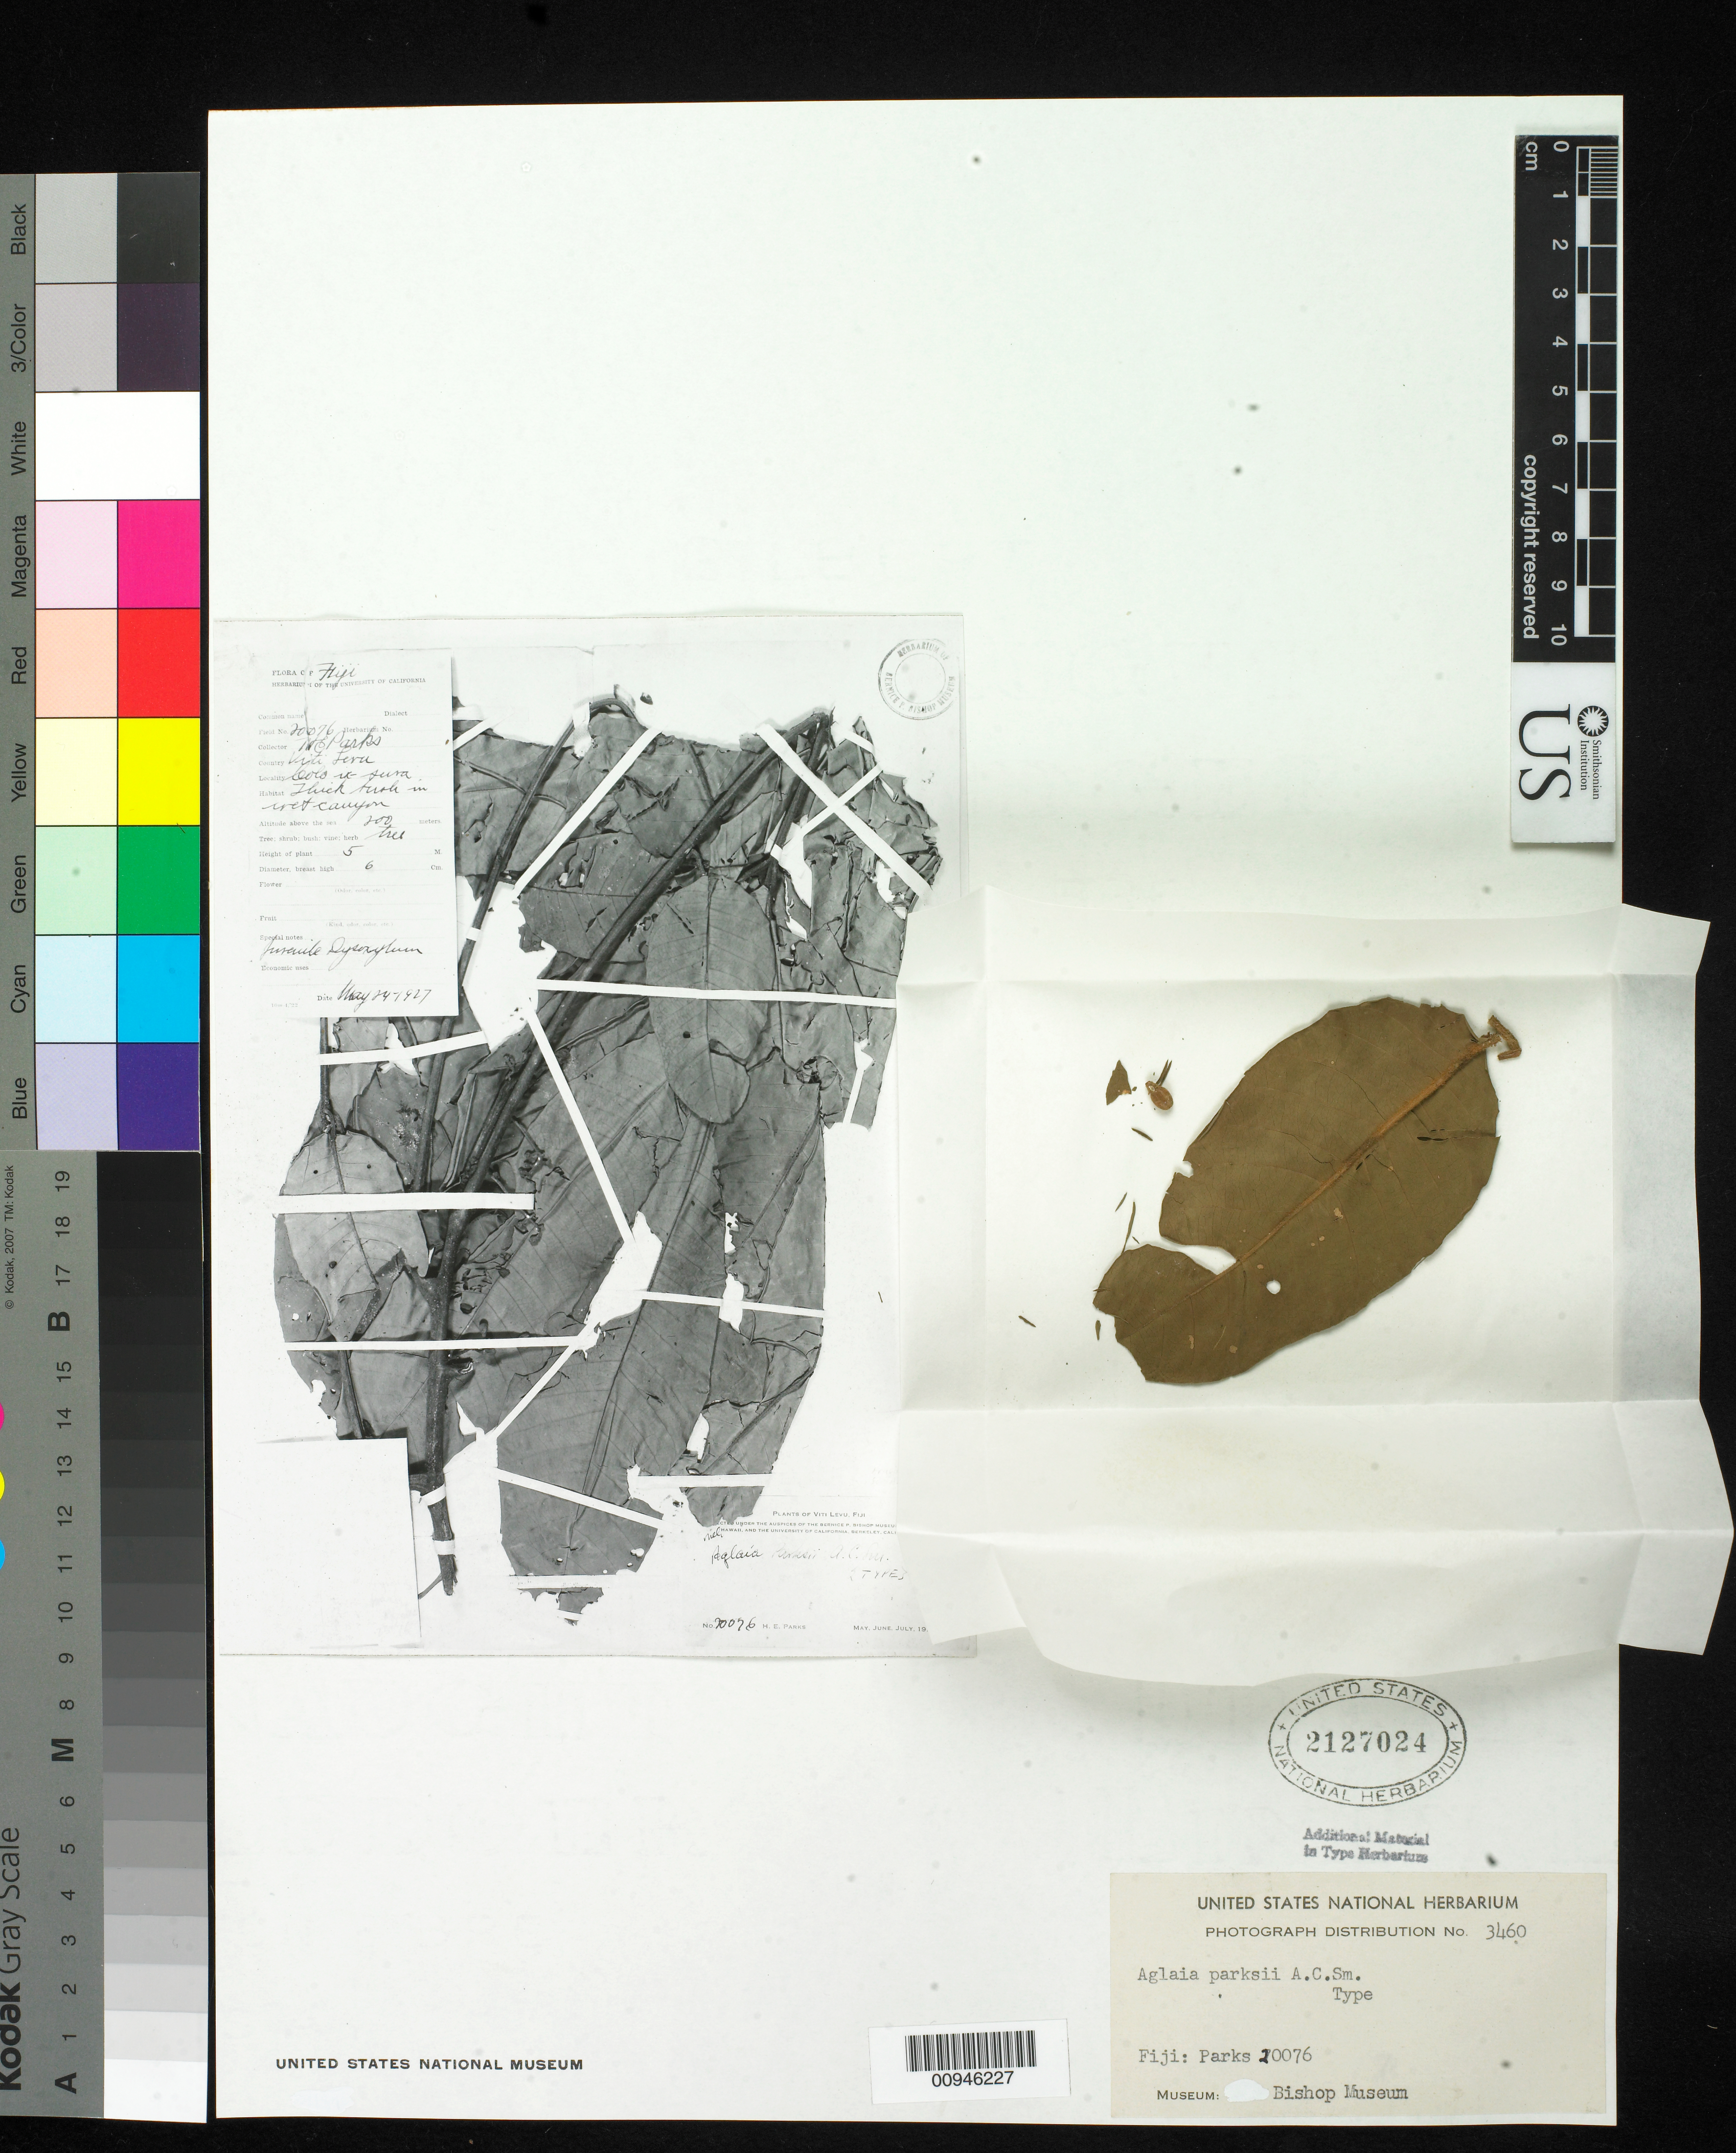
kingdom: Plantae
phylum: Tracheophyta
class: Magnoliopsida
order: Sapindales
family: Meliaceae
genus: Aglaia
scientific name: Aglaia parksii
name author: A.C. Sm.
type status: Isotype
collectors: H. E. Parks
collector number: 20076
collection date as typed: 24 May 1927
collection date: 1927-05-24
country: Fiji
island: Viti Levu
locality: Naitasiri, Tholo-i-Suva. [Viti Levu Group]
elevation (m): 200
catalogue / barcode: US 2127024